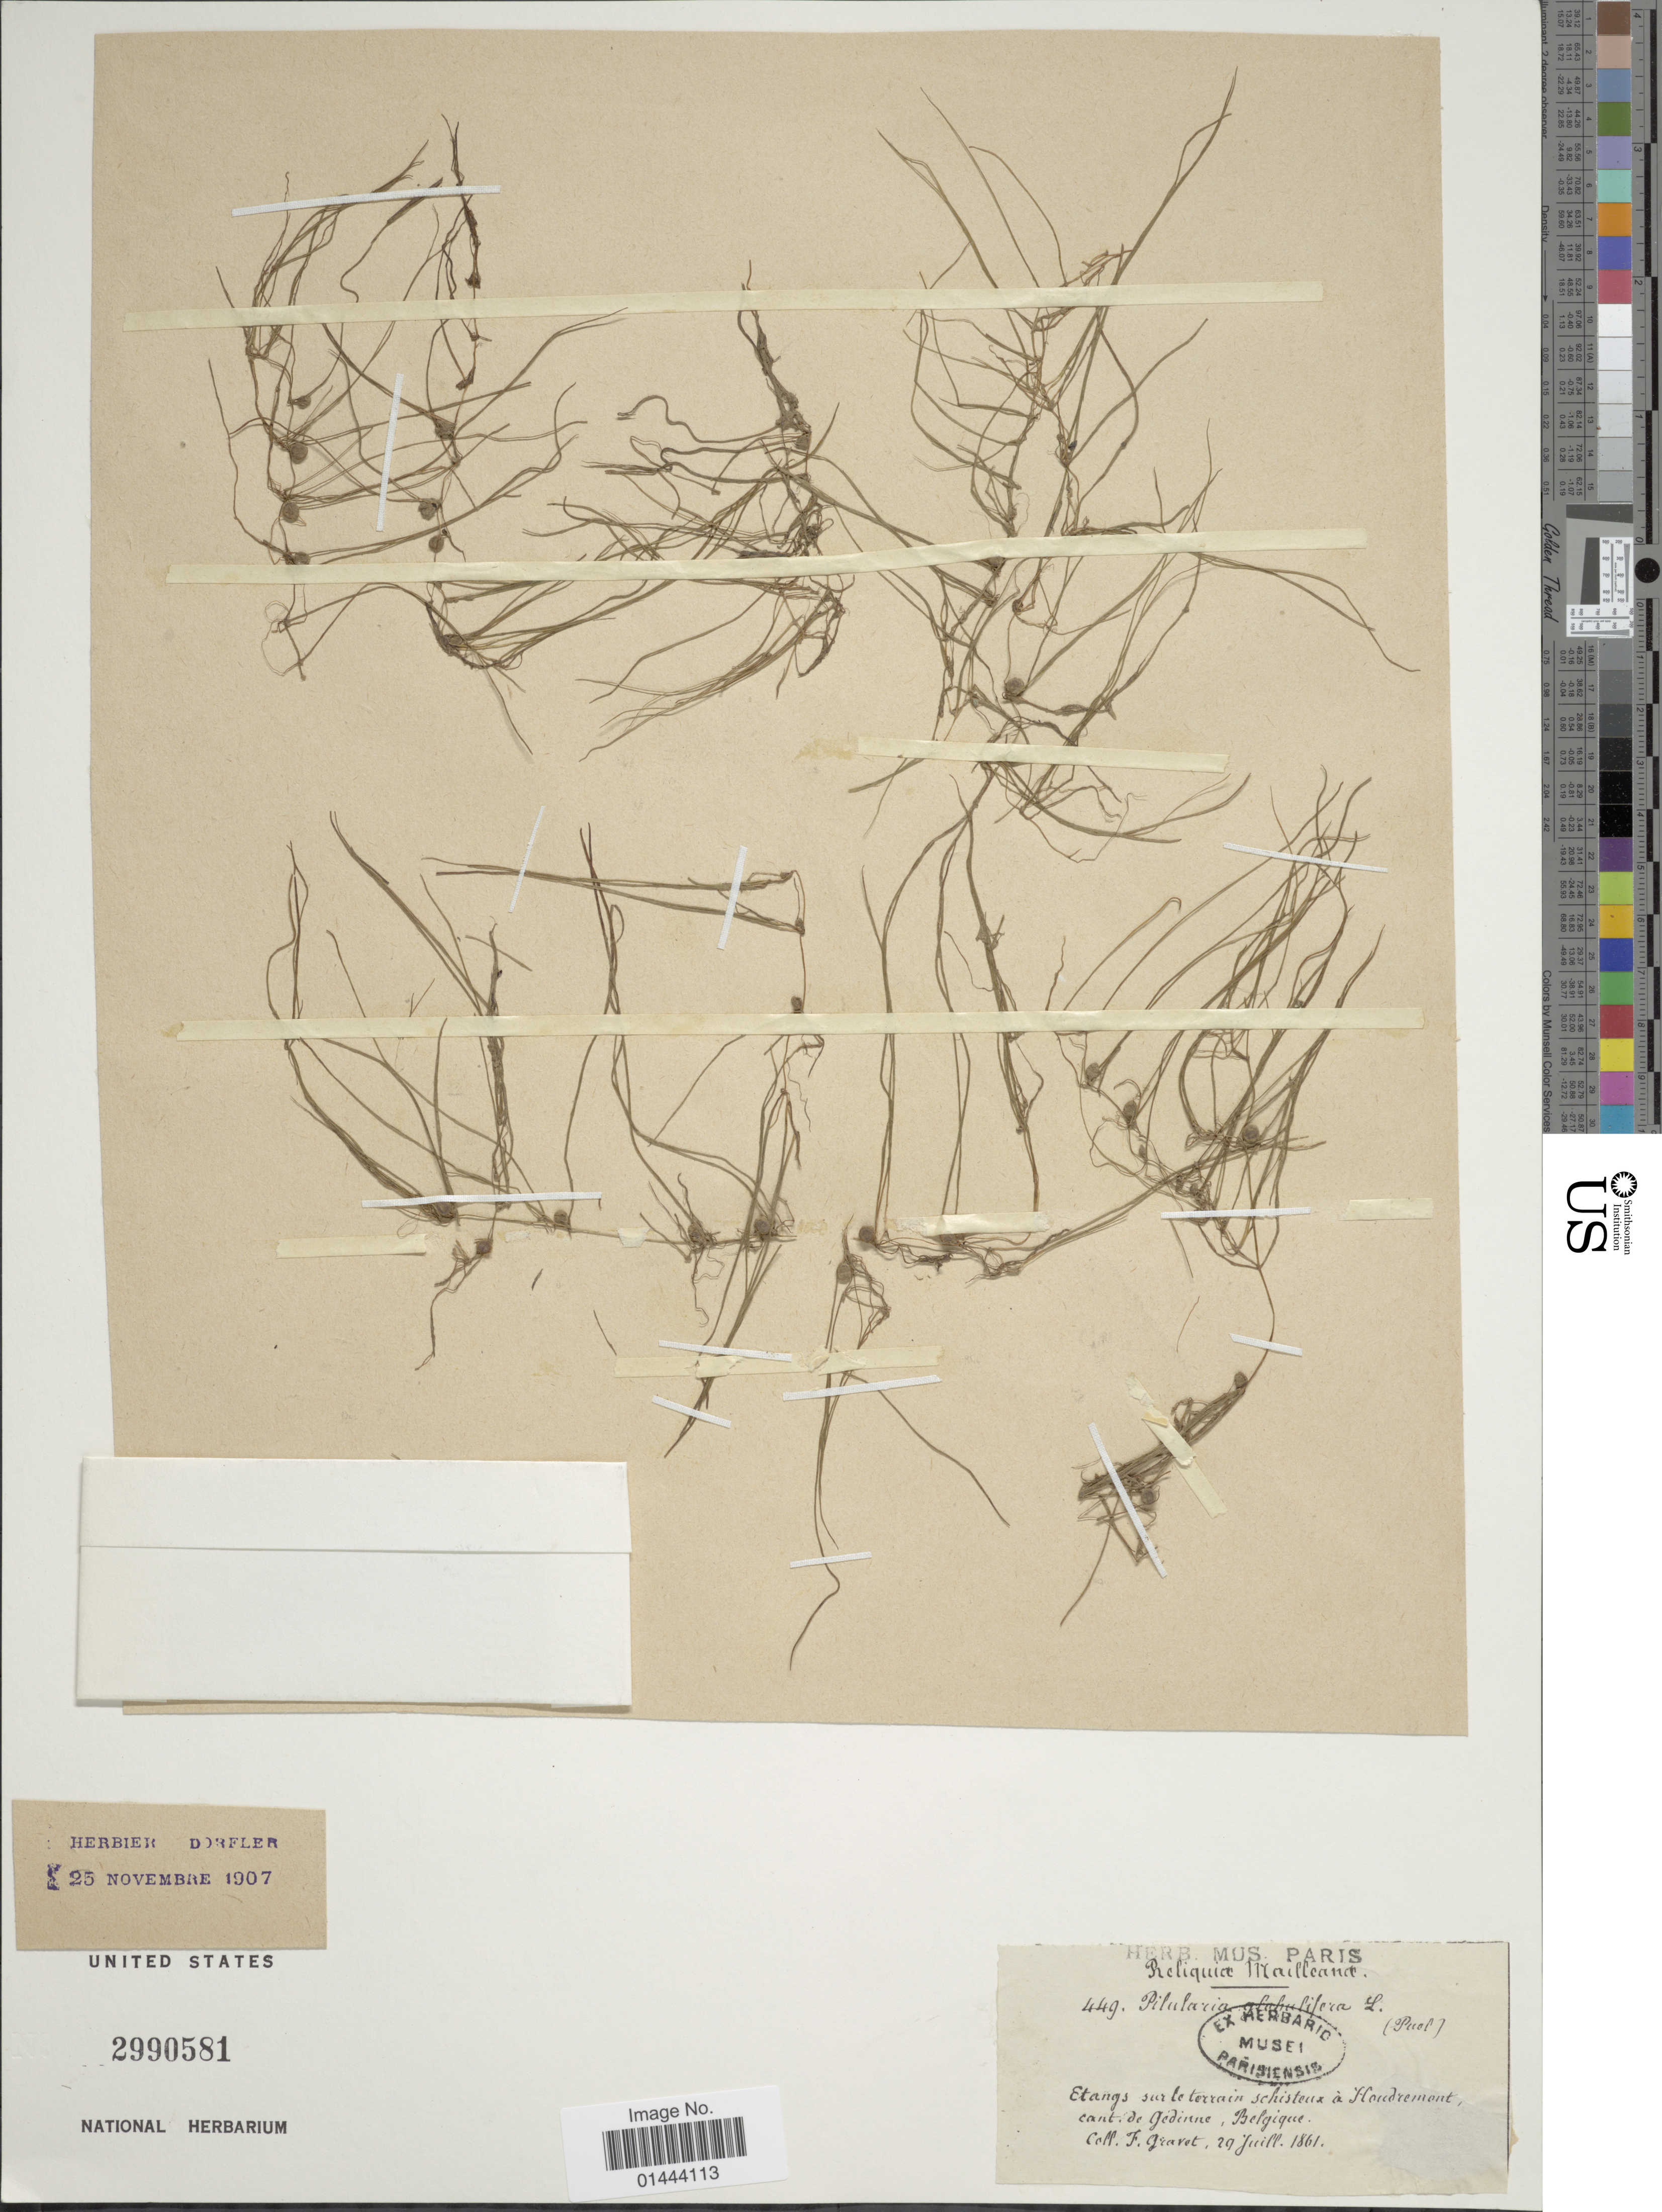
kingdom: Plantae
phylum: Tracheophyta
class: Polypodiopsida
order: Salviniales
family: Marsileaceae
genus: Pilularia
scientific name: Pilularia globulifera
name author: L.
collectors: F. Gravet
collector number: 449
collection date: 1861-07-29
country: Belgium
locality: Estangs su la terrain schisteux á Hondremont, cant, de Gedinne [interpreted]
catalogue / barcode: US 2990581